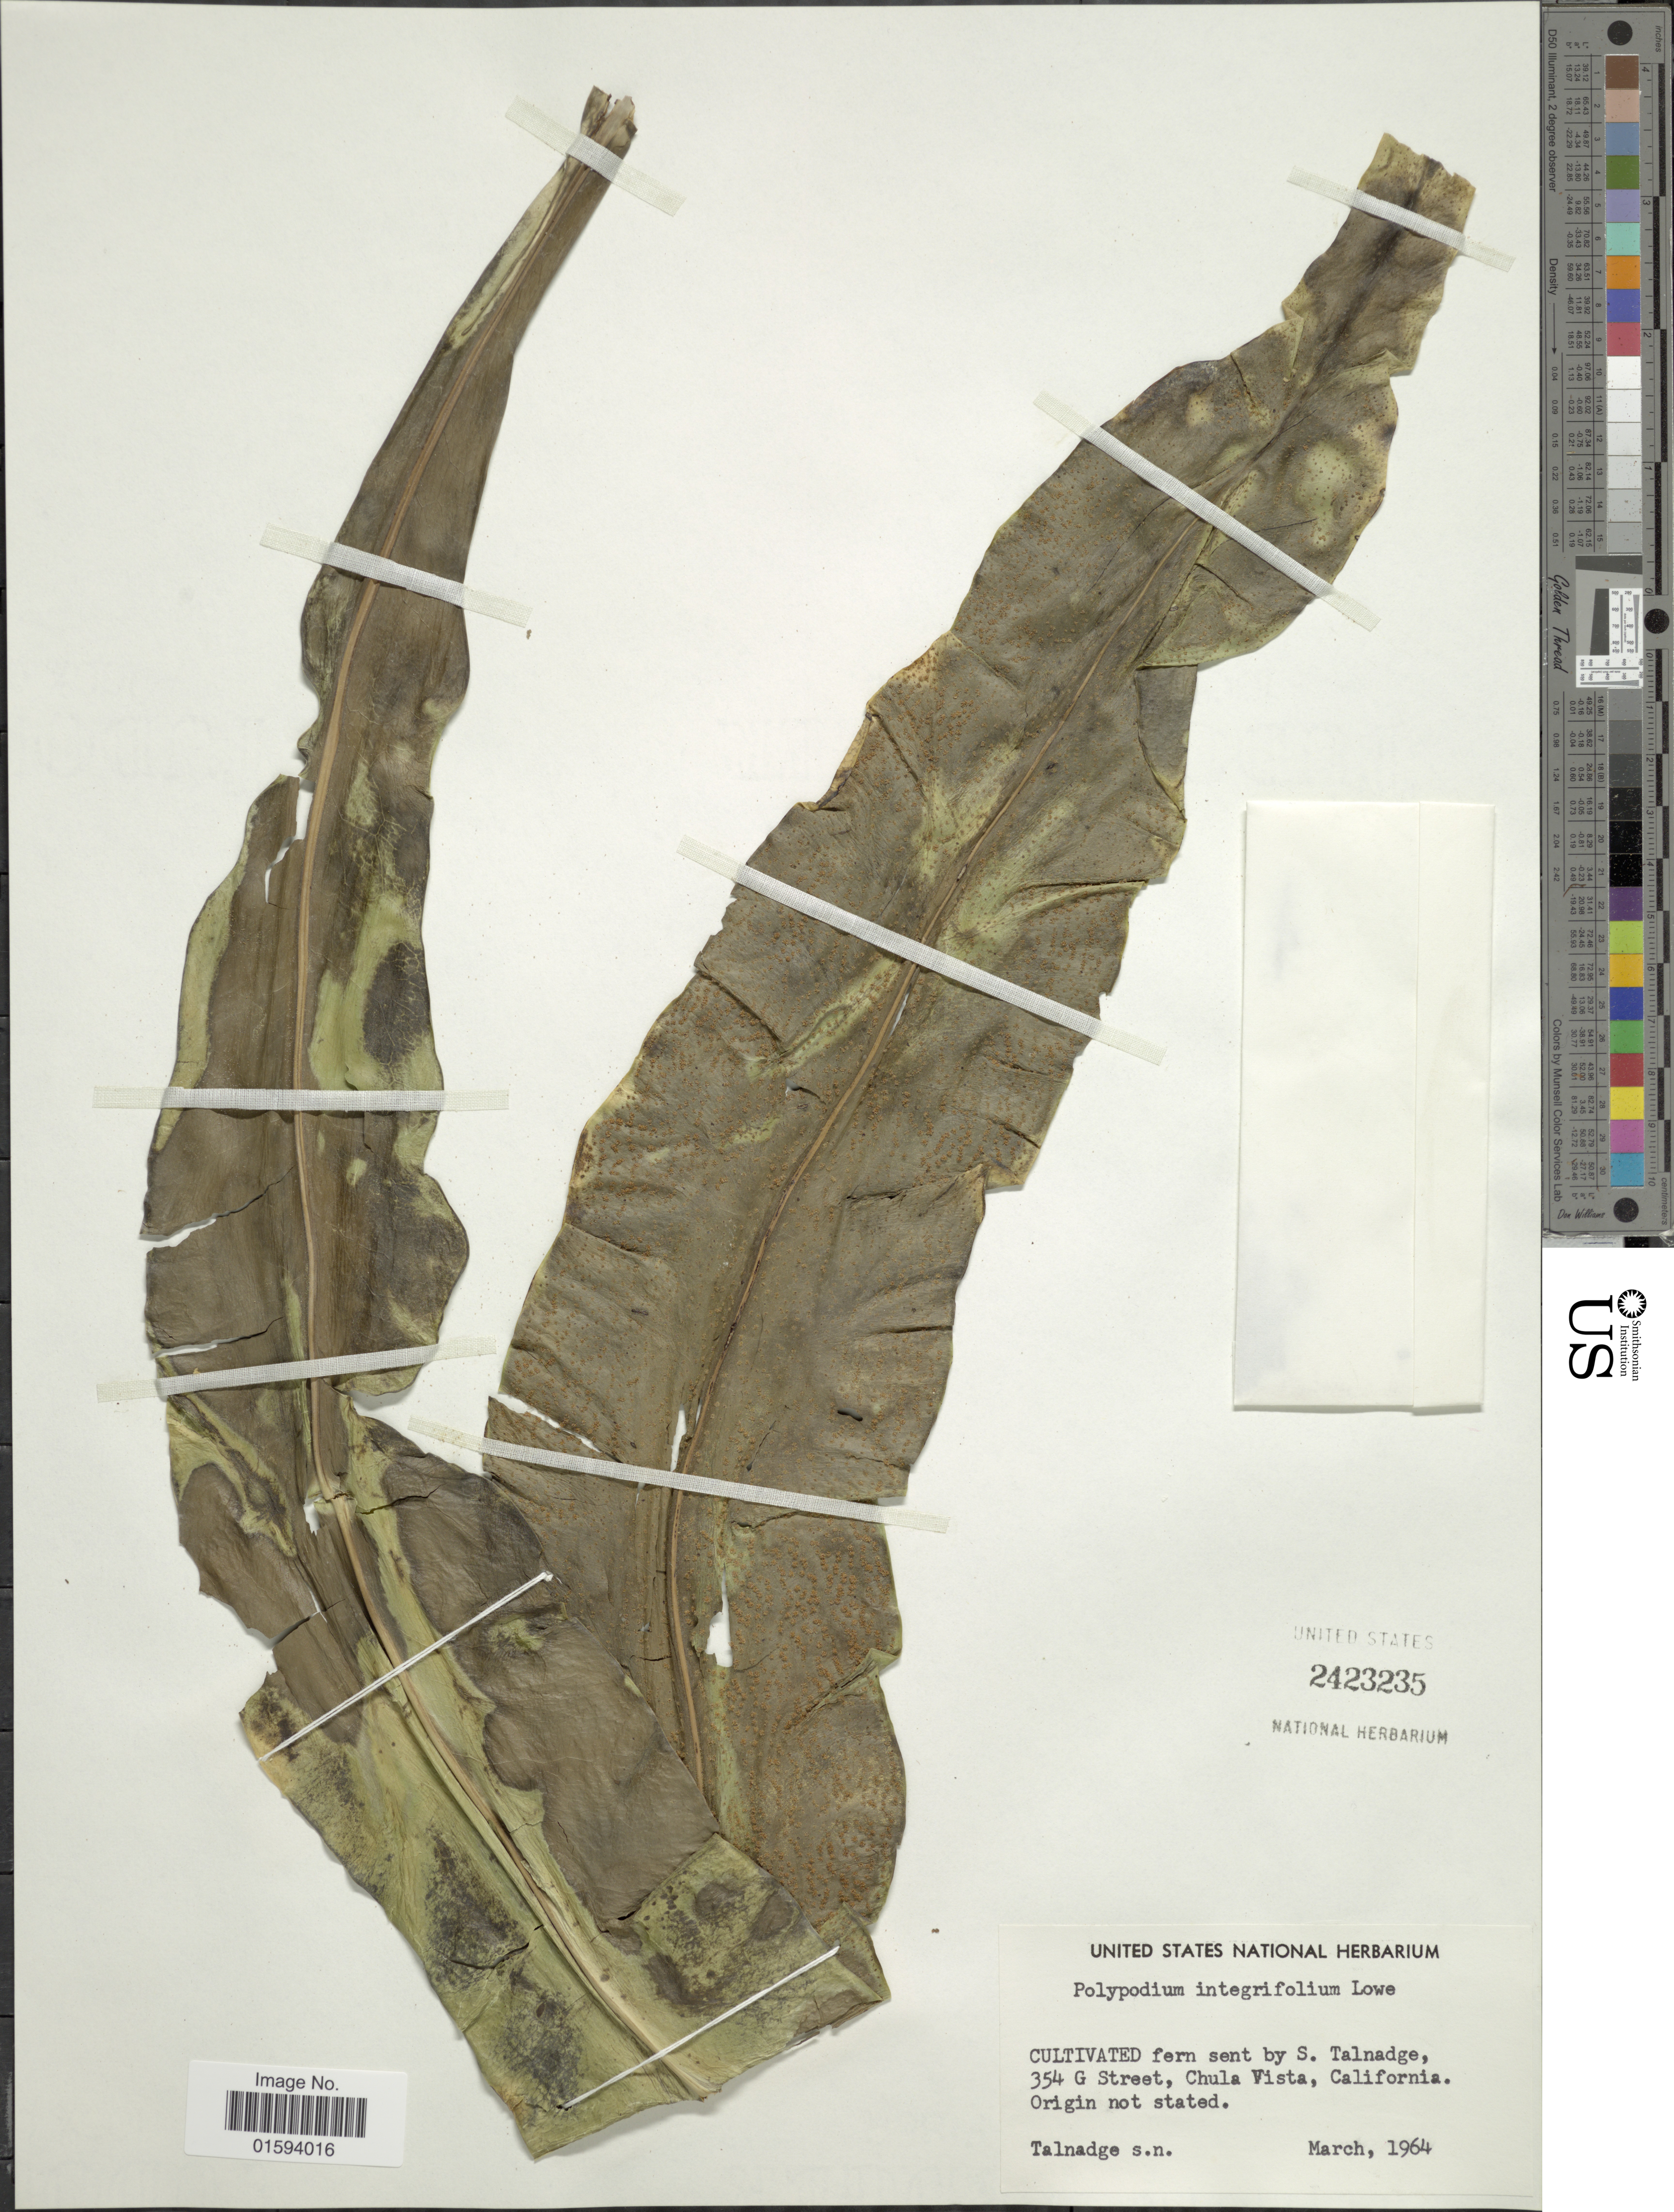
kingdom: Plantae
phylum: Tracheophyta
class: Polypodiopsida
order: Polypodiales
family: Polypodiaceae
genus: Polypodium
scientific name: Polypodium integrifolium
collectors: S. Talnadge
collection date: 1964-03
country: United States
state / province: California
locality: Cultivated fern sent by S. Talnadge, 354 G Street, Chula Vista, California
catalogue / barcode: US 2423235